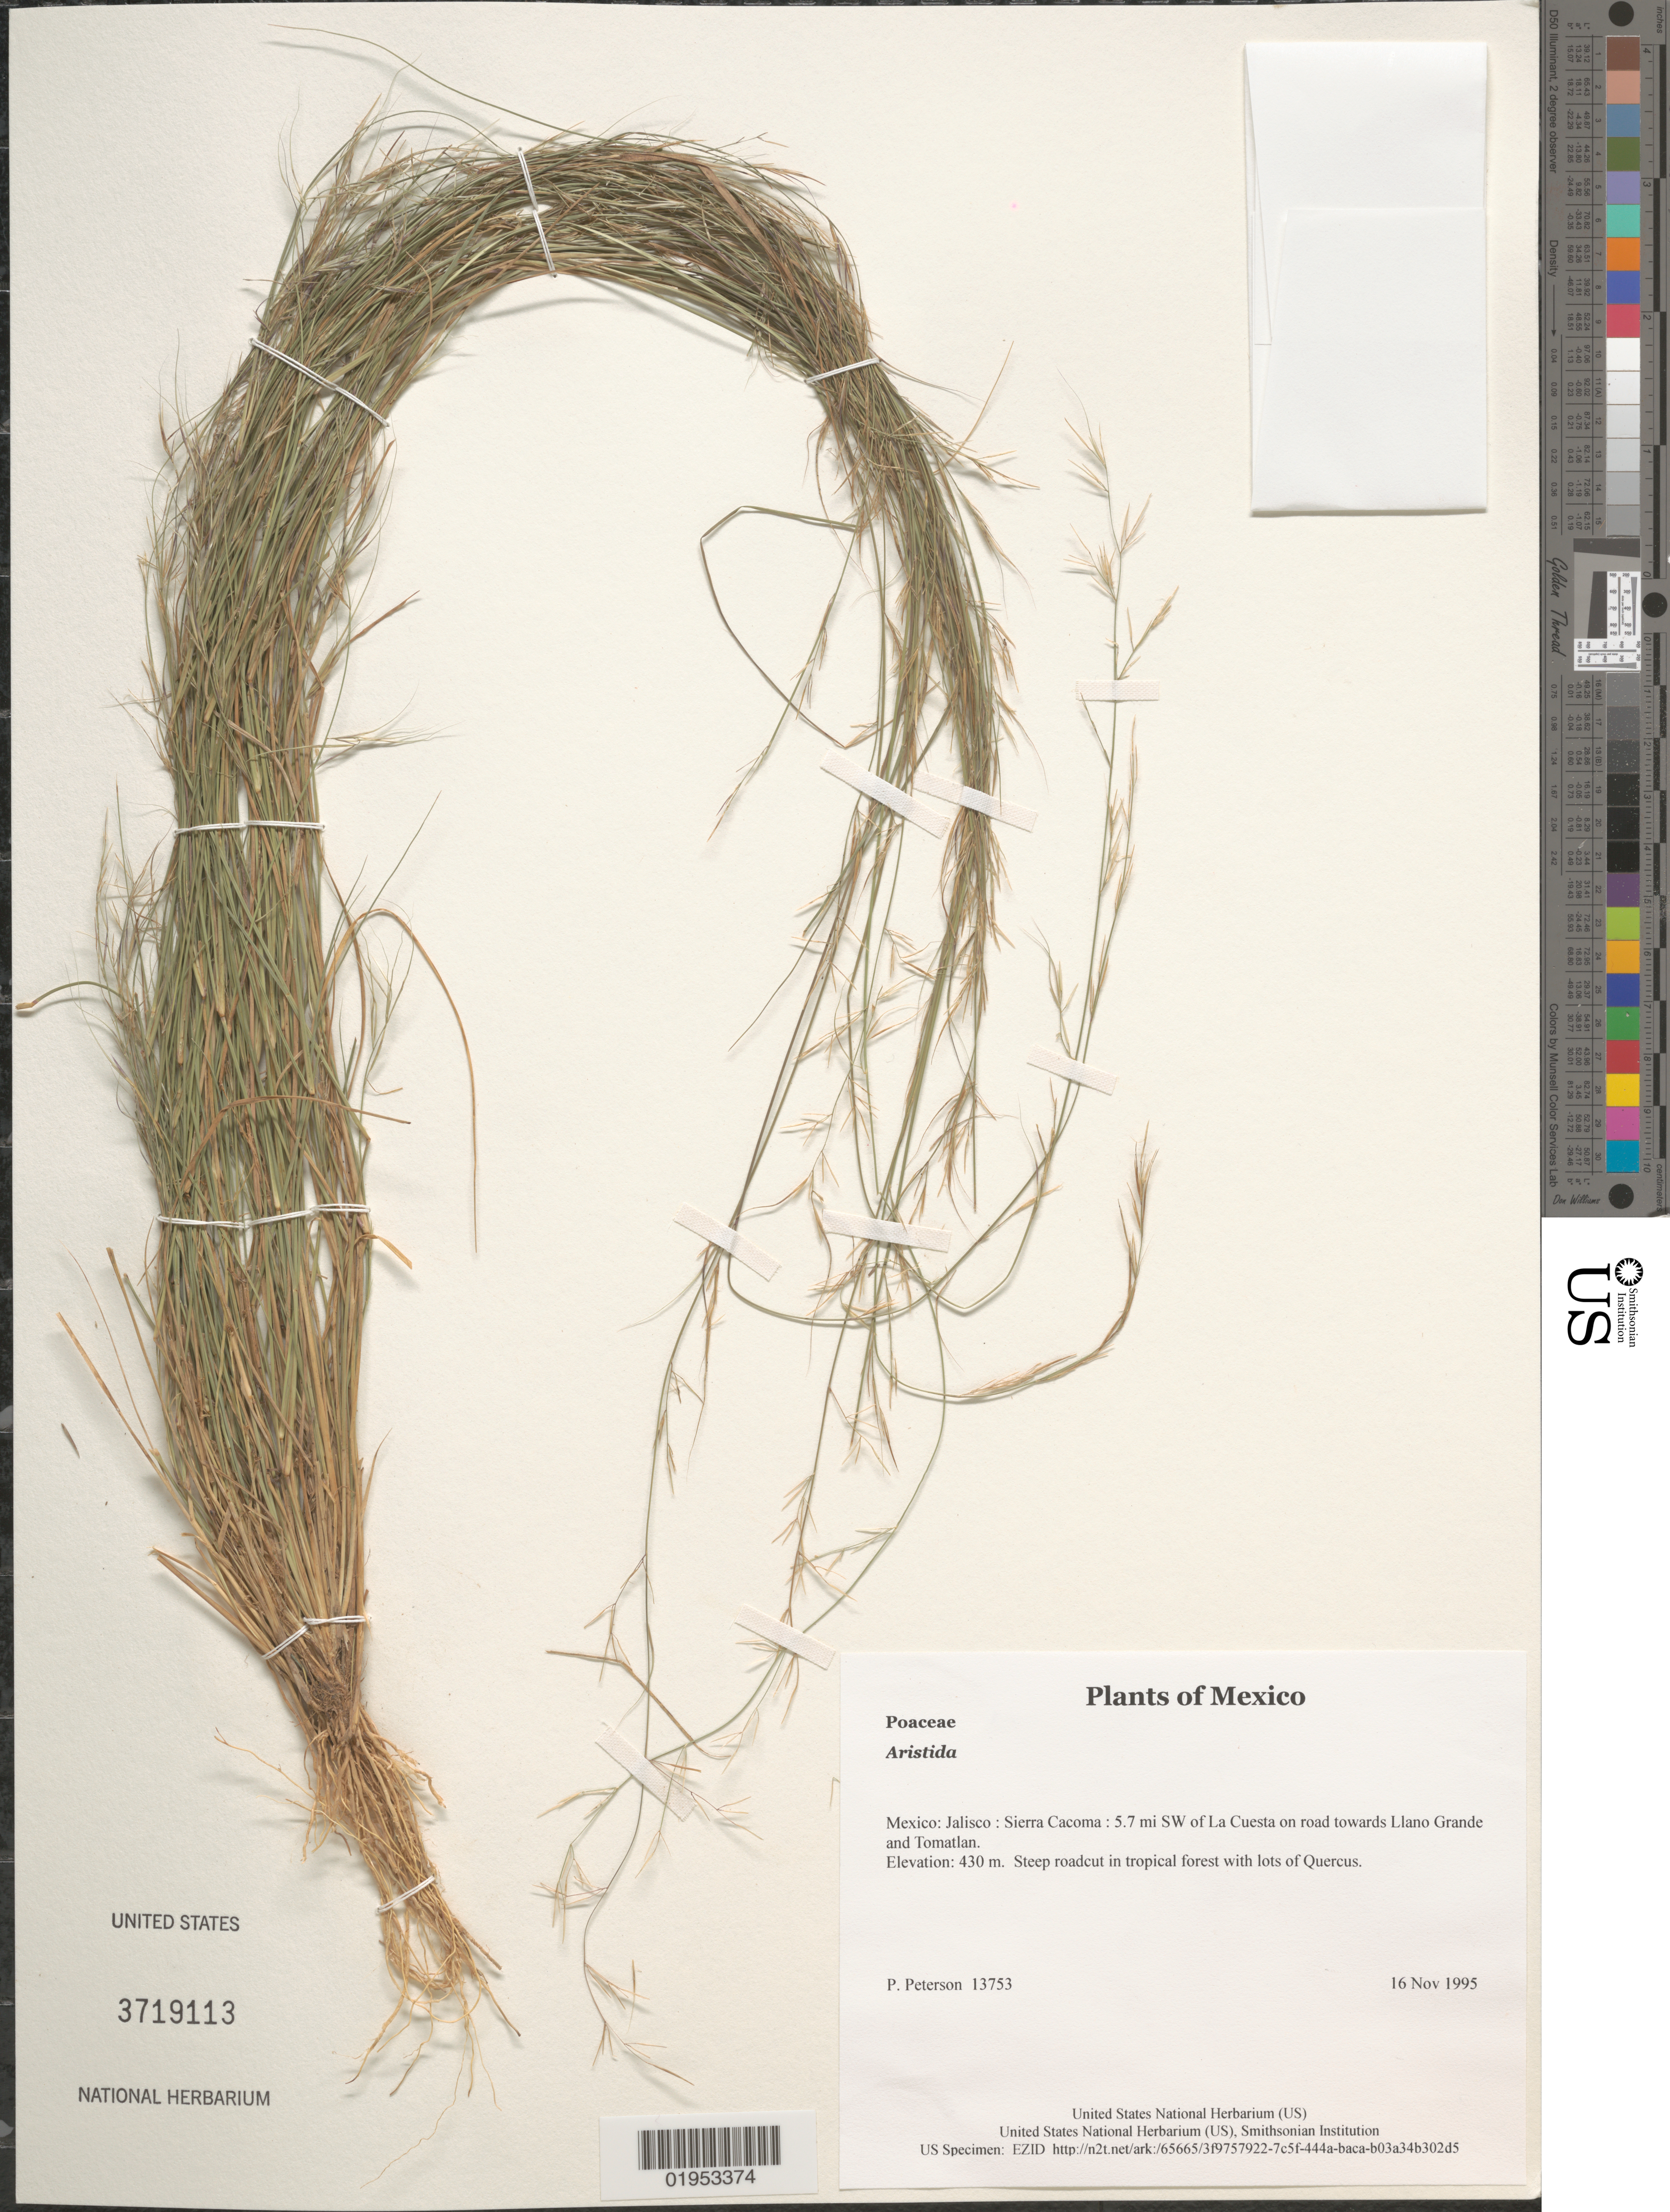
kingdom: Plantae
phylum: Tracheophyta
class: Liliopsida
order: Poales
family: Poaceae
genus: Aristida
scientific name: Aristida sp.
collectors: P. M. Peterson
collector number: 13753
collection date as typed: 16 Nov 1995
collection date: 1995-11-16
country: Mexico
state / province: Jalisco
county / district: Sierra Cacoma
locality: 5.7 mi SW of La Cuesta on road towards Llano Grande and Tomatlan.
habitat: Steep roadcut in tropical forest with lots of Quercus.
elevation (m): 430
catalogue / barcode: US 3719113